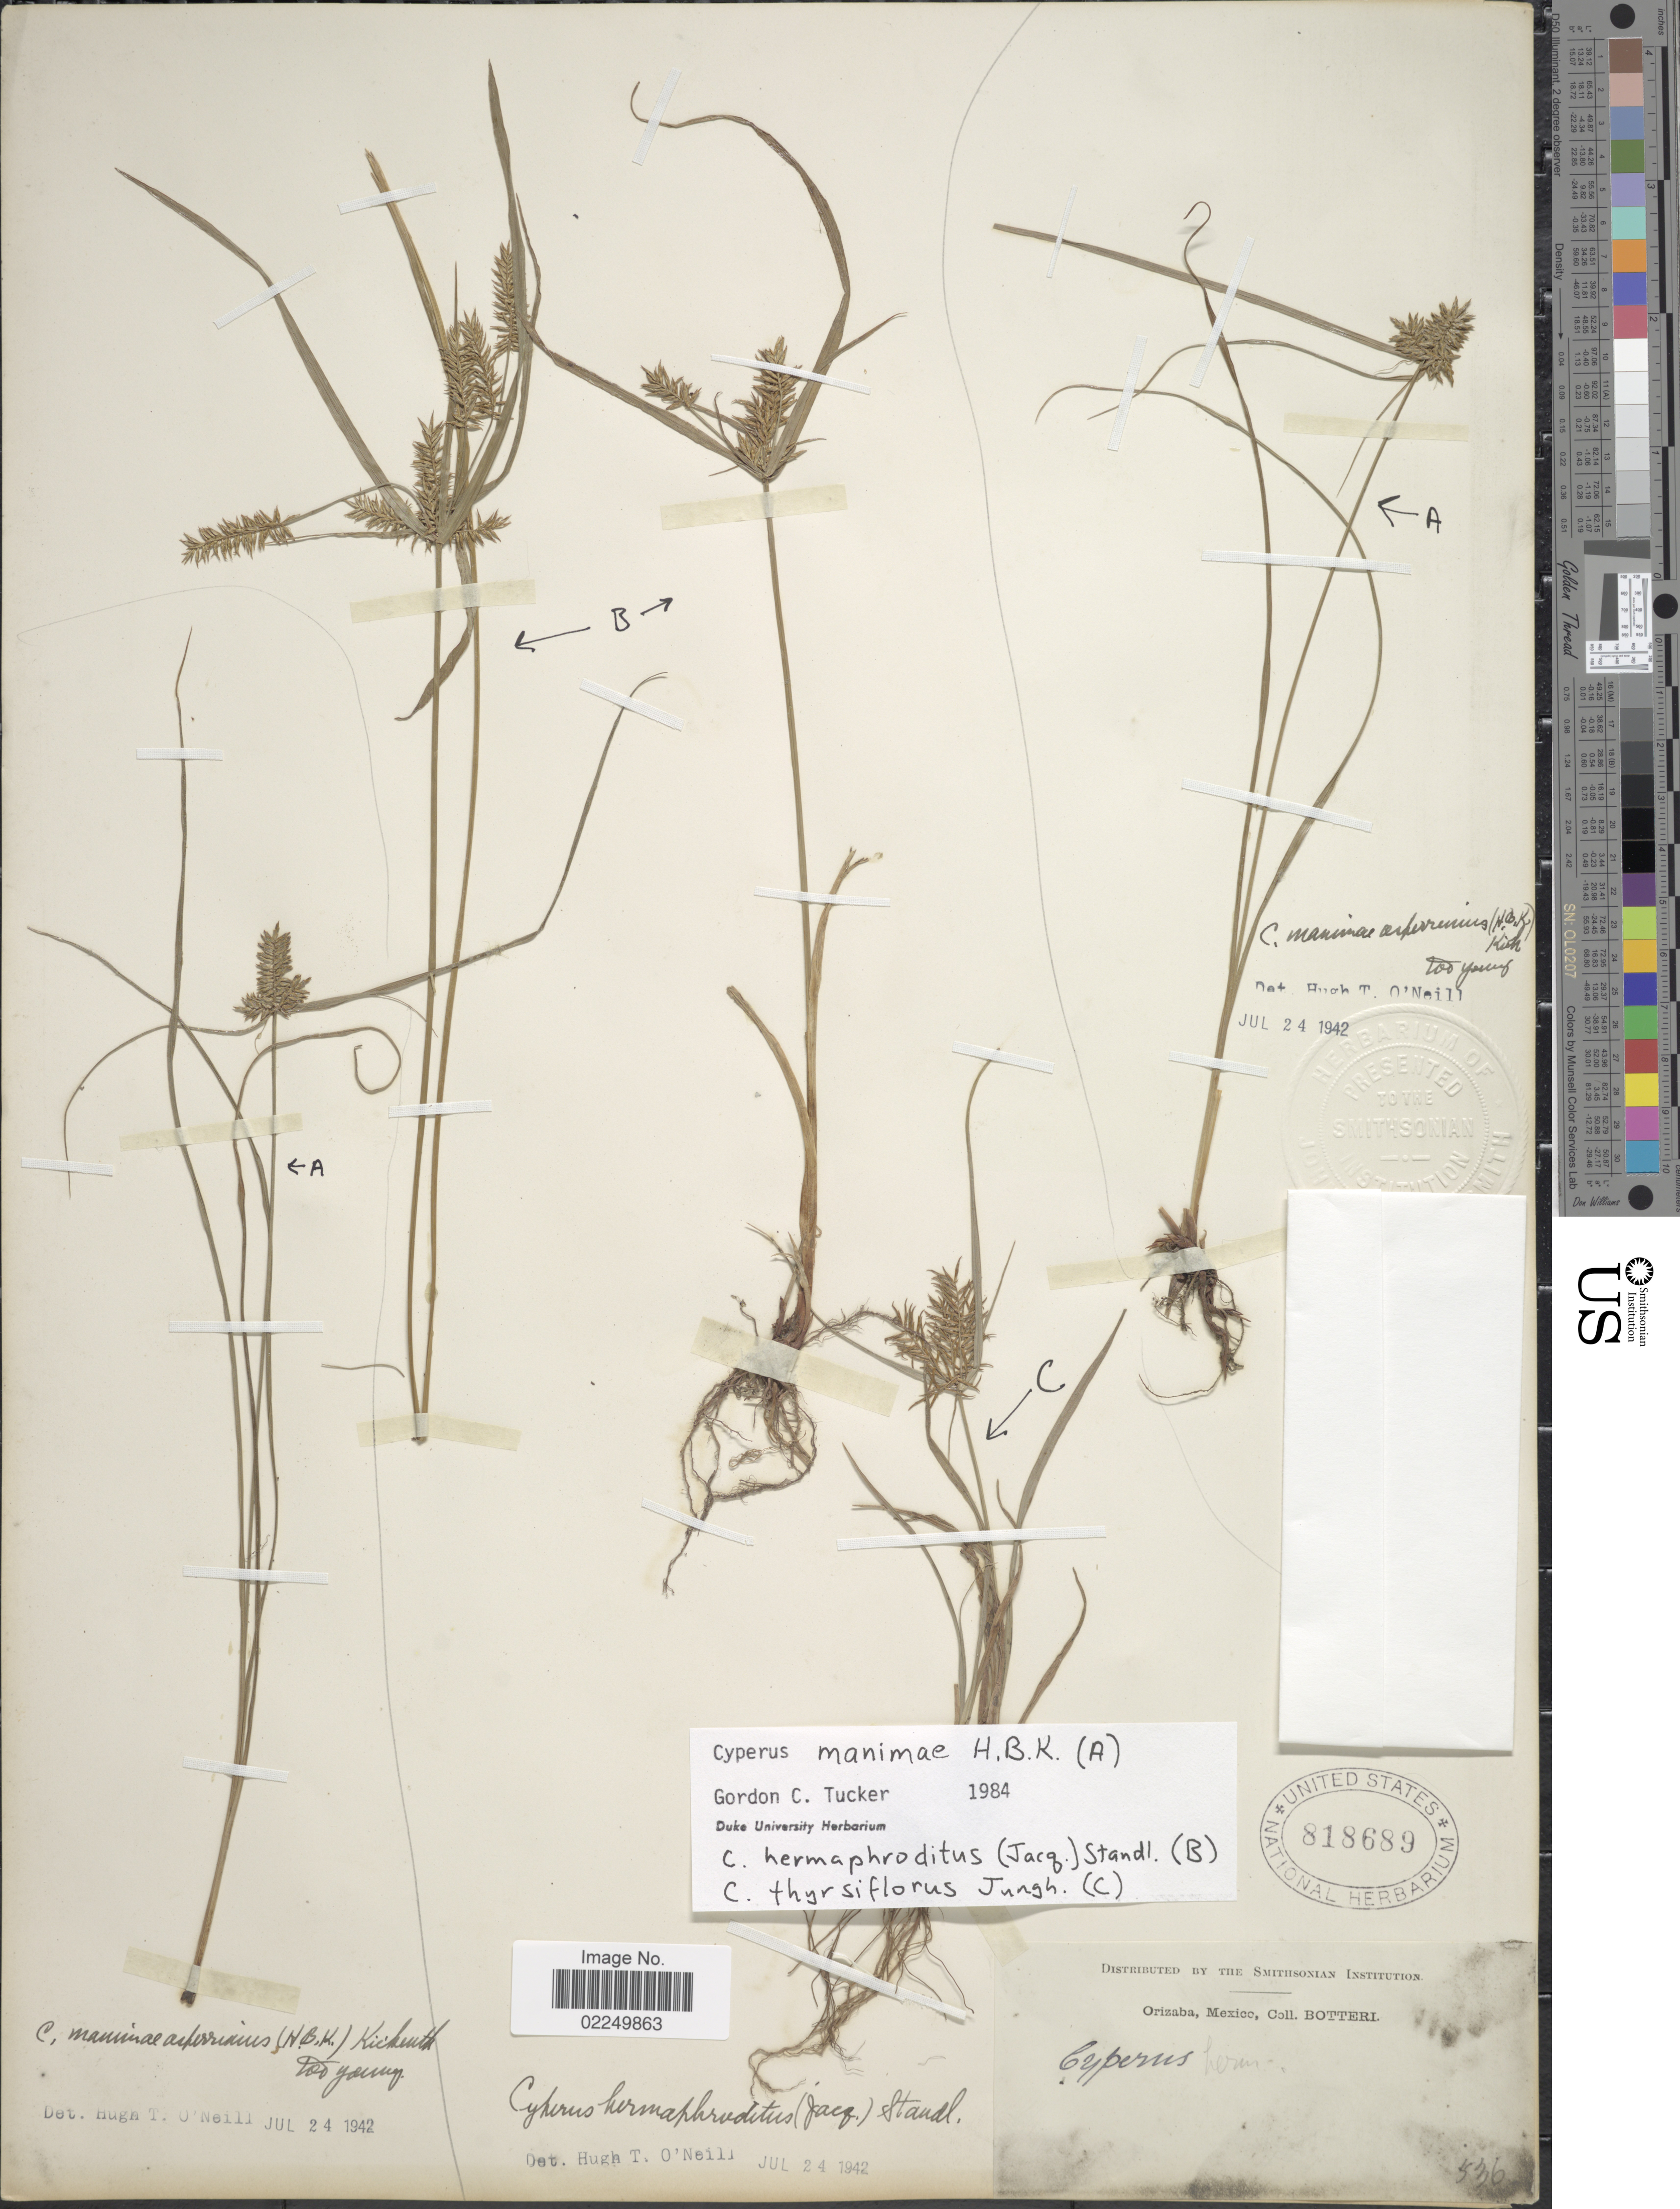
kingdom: Plantae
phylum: Tracheophyta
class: Liliopsida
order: Poales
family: Cyperaceae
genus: Cyperus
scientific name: Cyperus manimae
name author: Kunth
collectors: -. Botteri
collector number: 536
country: Mexico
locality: Orizaba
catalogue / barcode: US 818689